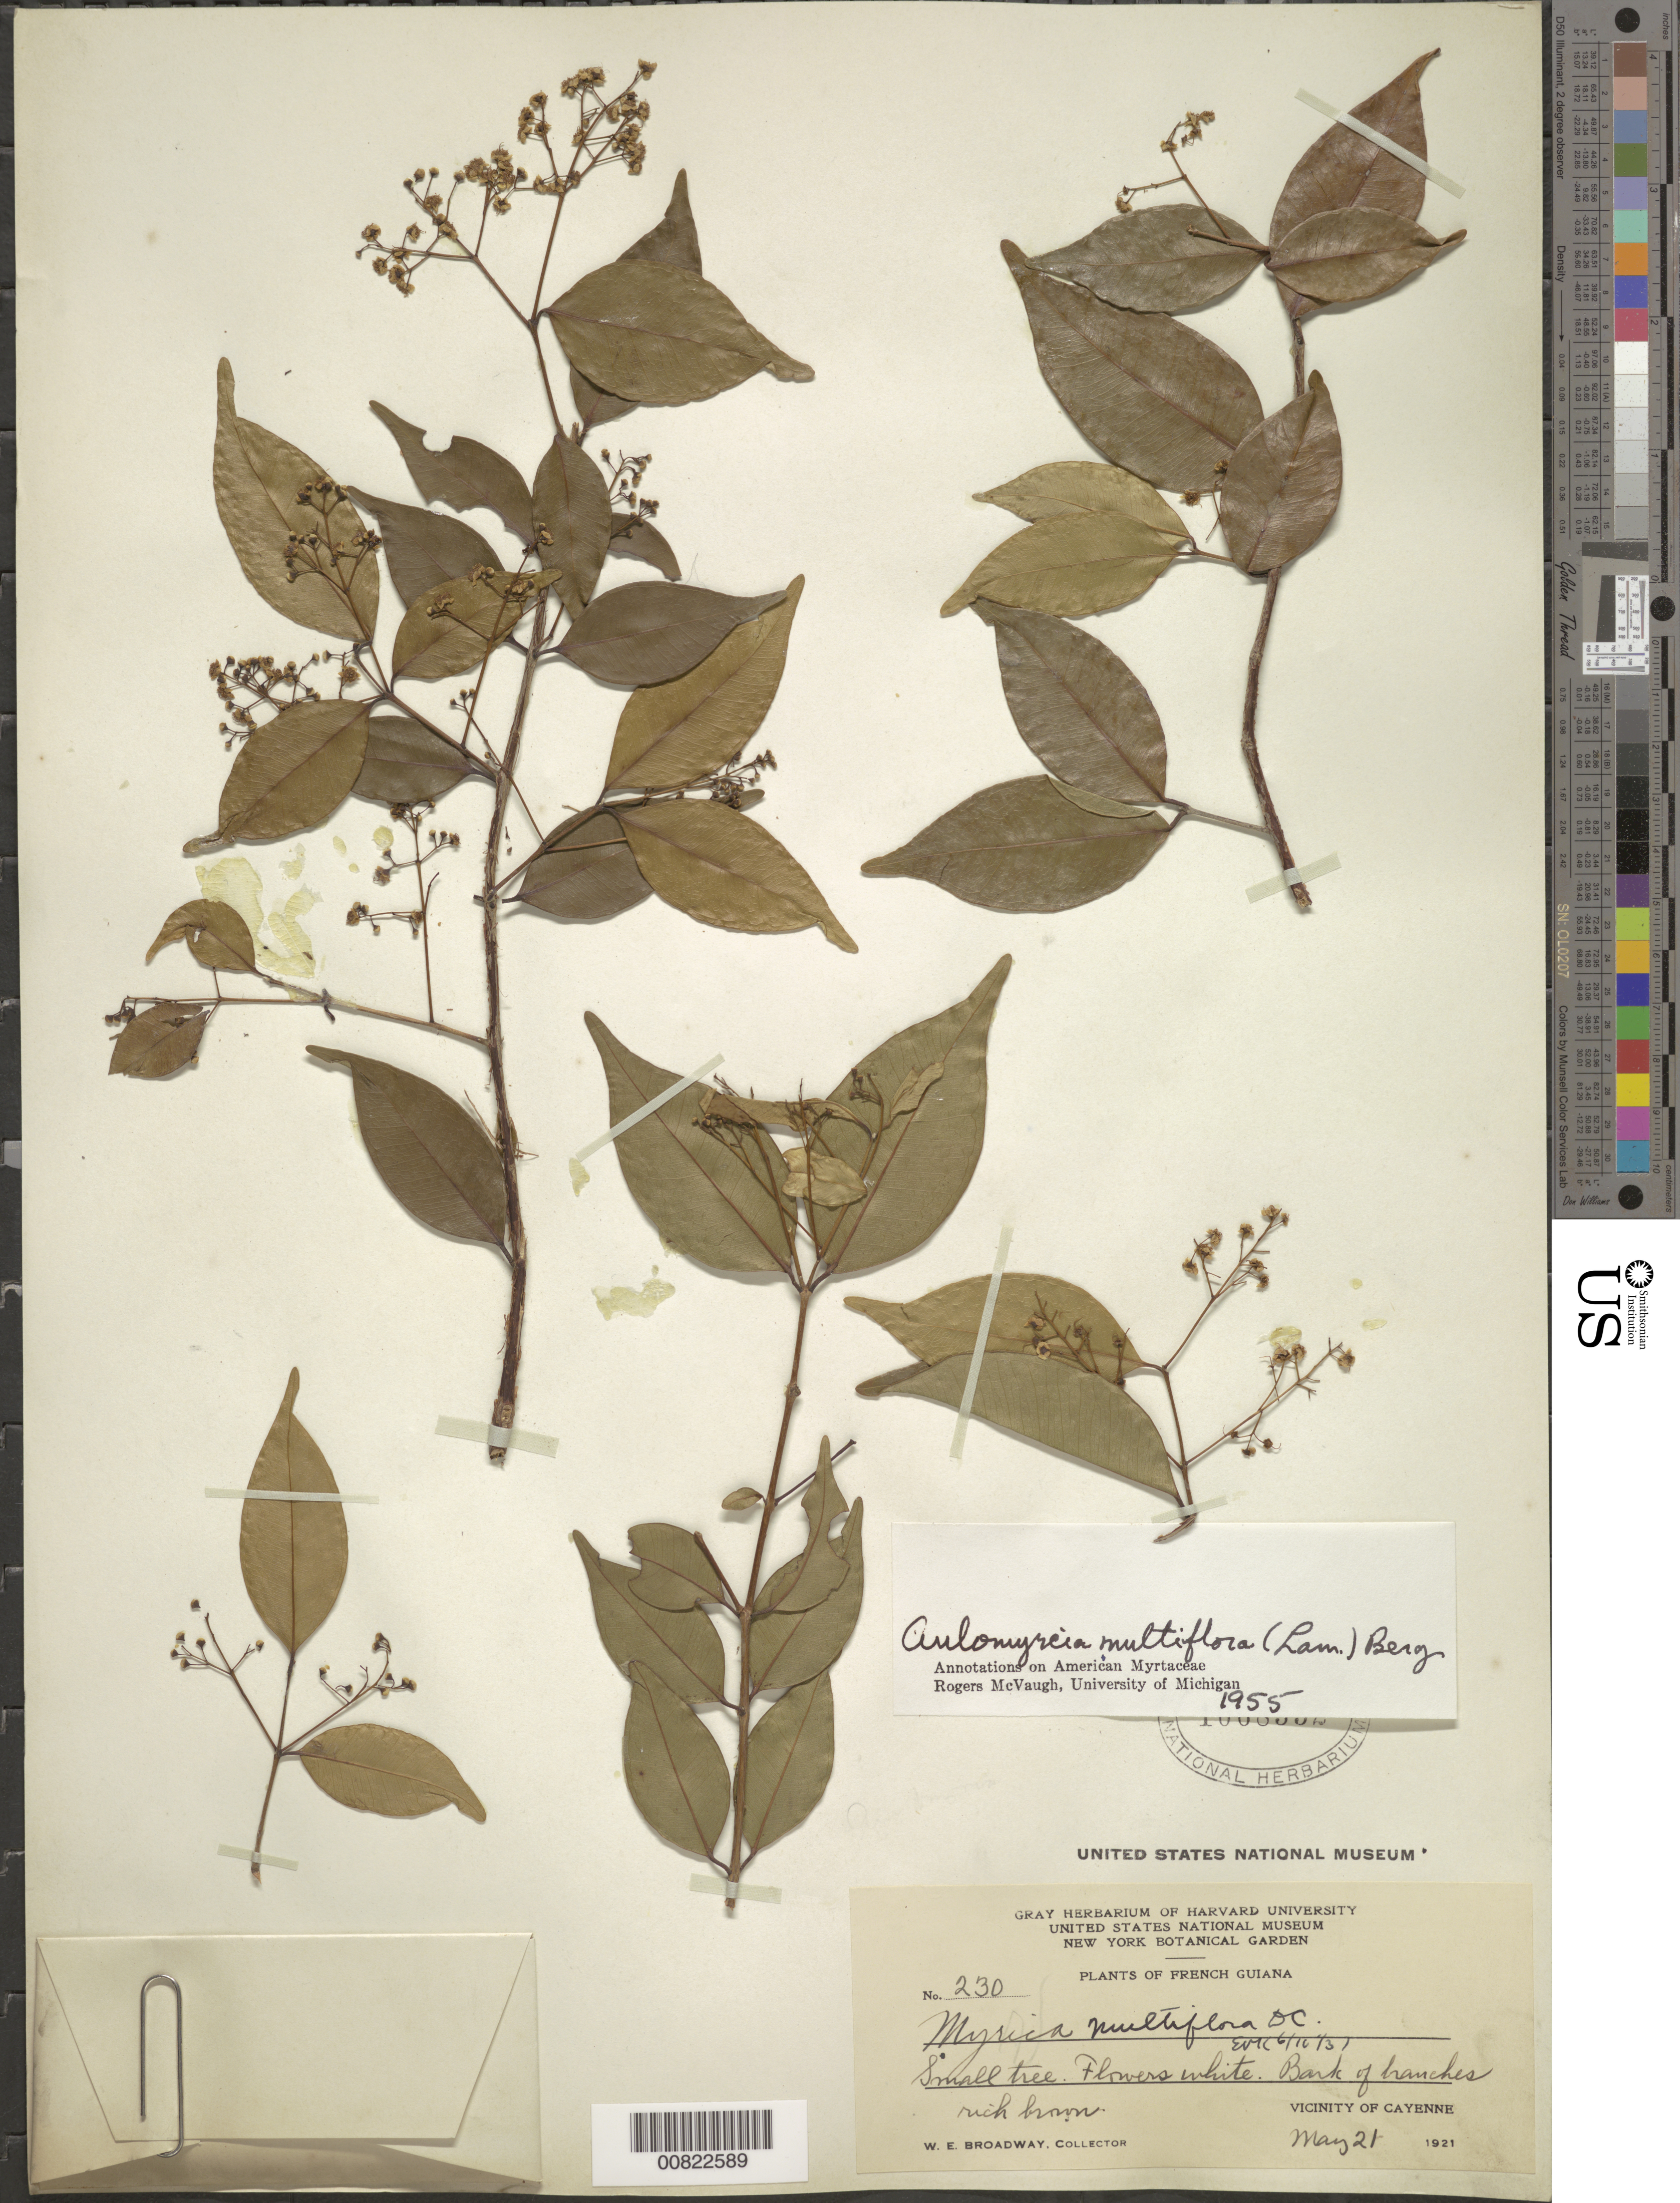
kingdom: Plantae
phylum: Tracheophyta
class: Magnoliopsida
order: Myrtales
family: Myrtaceae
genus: Myrcia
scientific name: Myrcia multiflora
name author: (Lam.) DC.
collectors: W. E. Broadway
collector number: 230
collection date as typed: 21-May-21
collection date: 1921-05-21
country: French Guiana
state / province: Cayenne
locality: Cayenne, vic.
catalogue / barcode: US 1068552